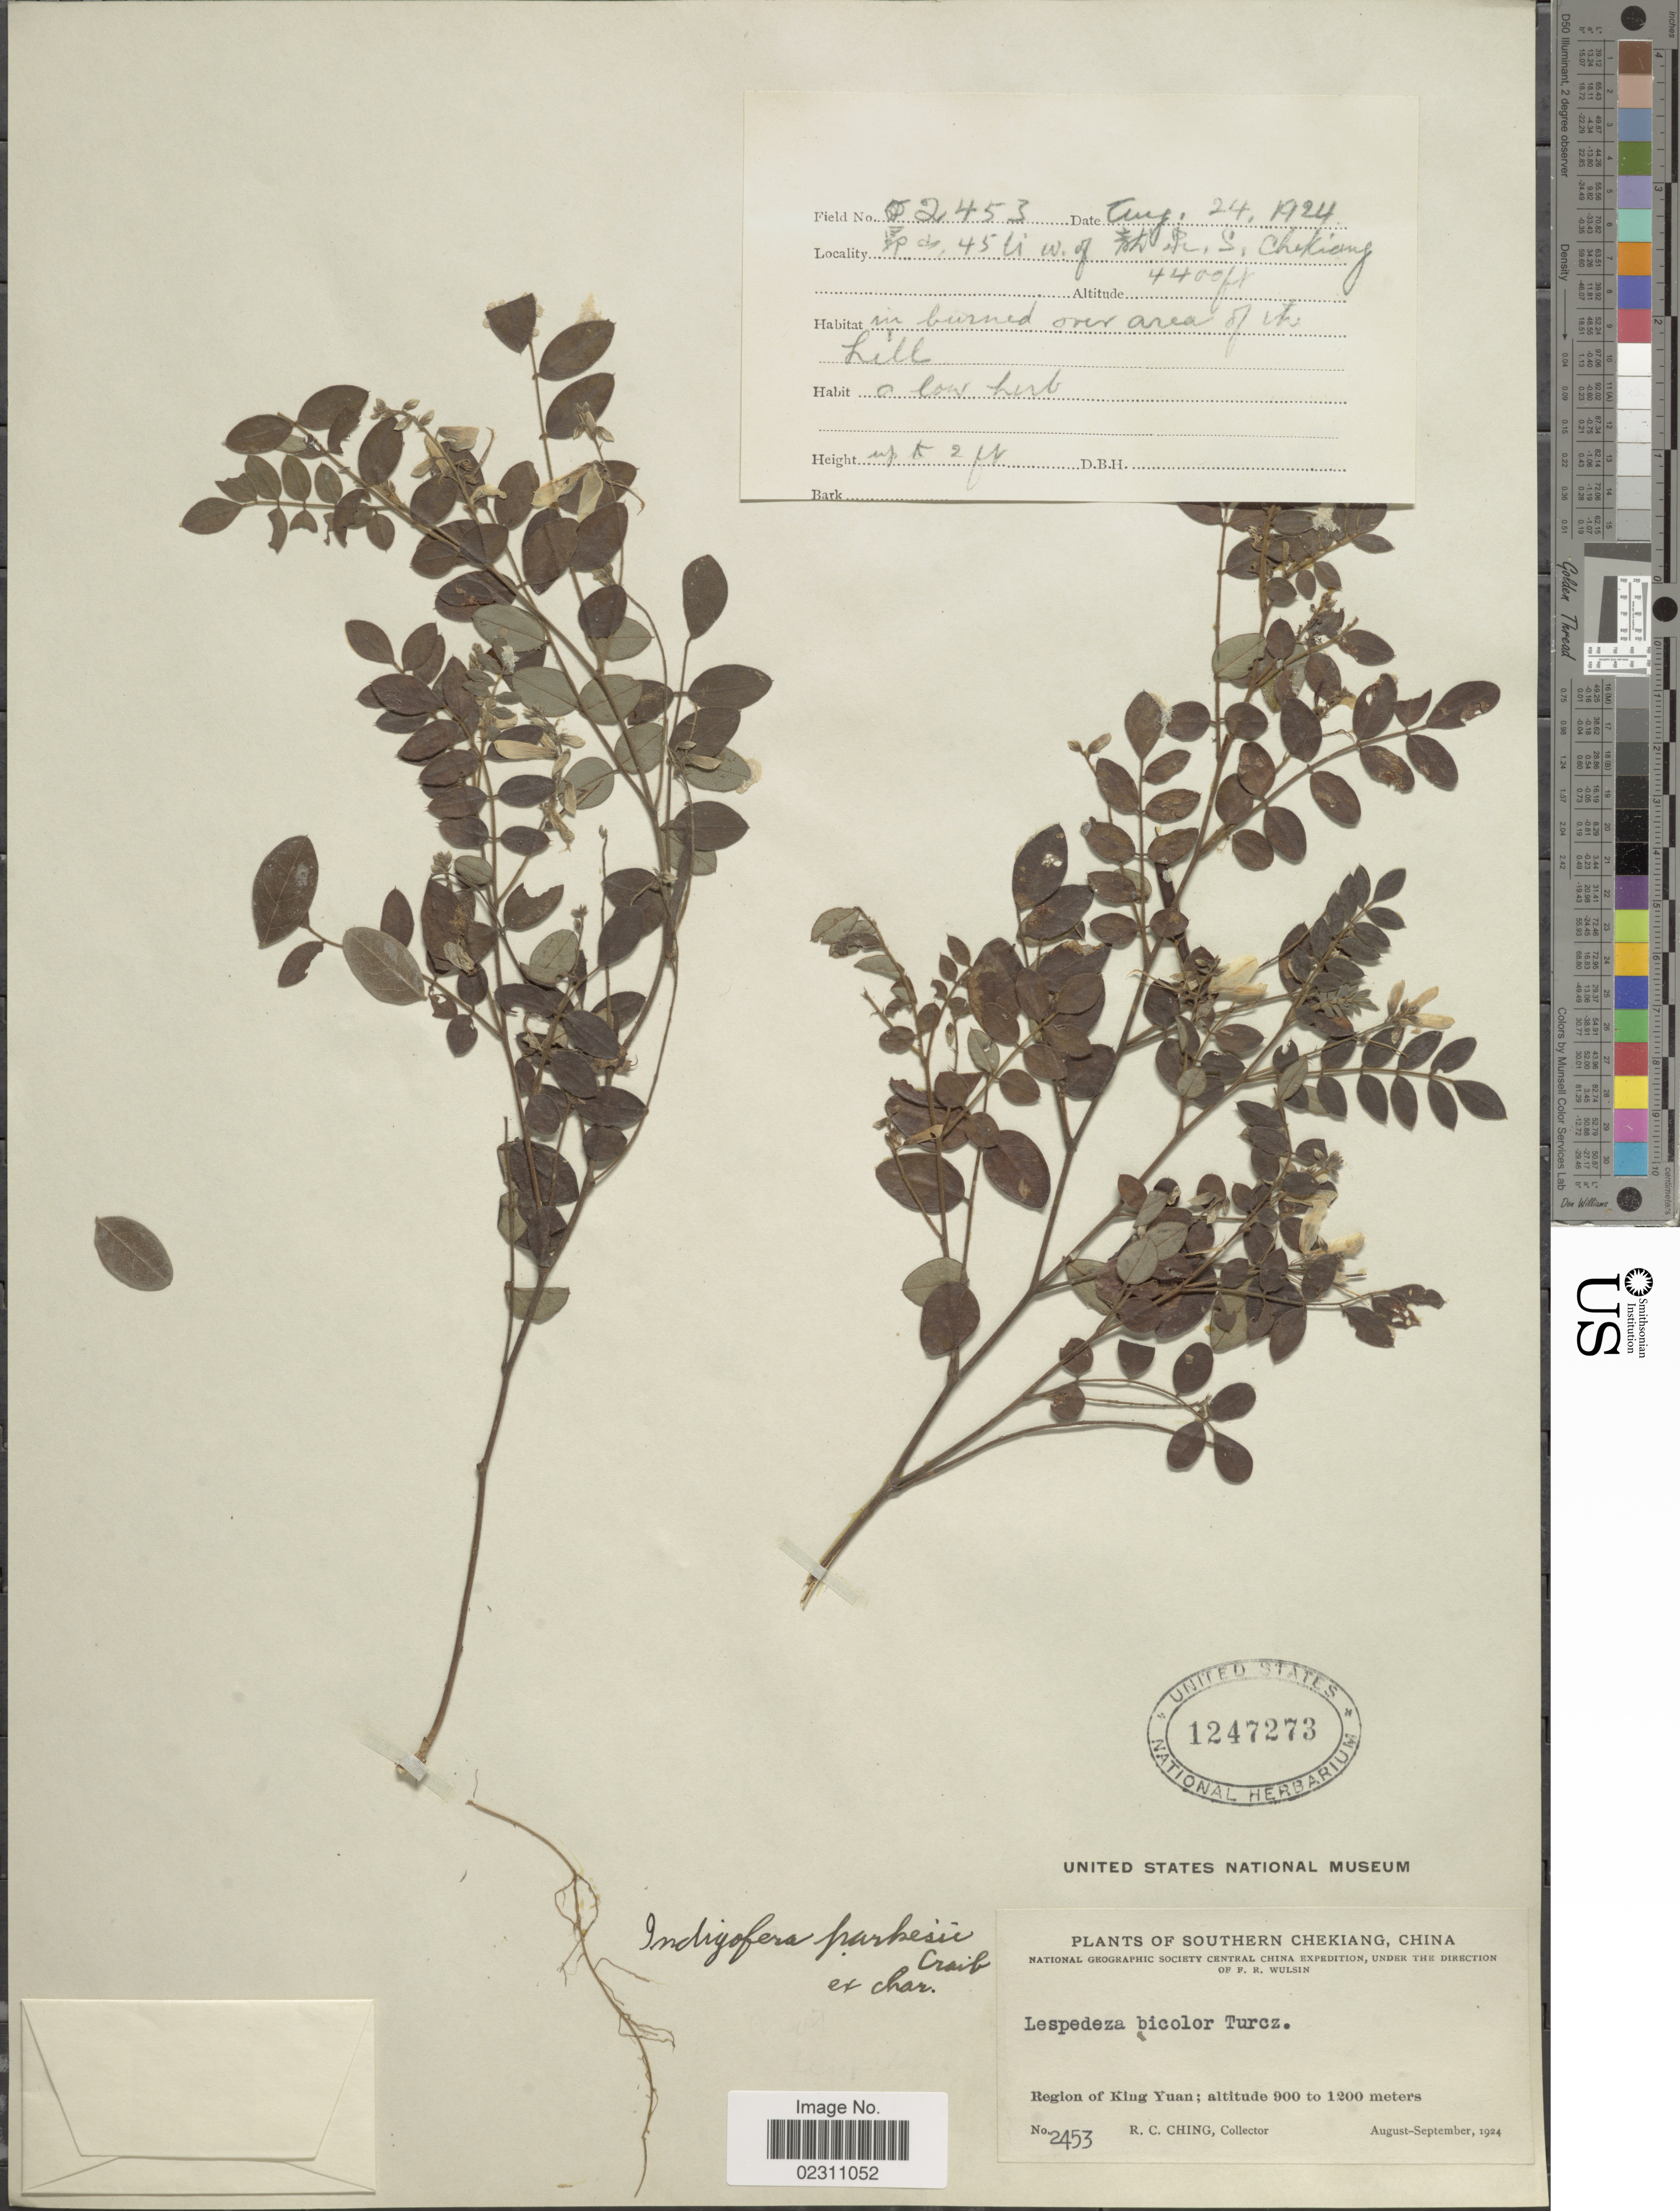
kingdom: Plantae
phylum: Tracheophyta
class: Magnoliopsida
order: Fabales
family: Fabaceae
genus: Indigofera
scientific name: Indigofera parkesii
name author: Craib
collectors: R. C. Ching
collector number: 2453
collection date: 1924-08-24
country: China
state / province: Zhejiang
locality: Southern Chekiang, region of King Yuan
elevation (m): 900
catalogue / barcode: US 1247273